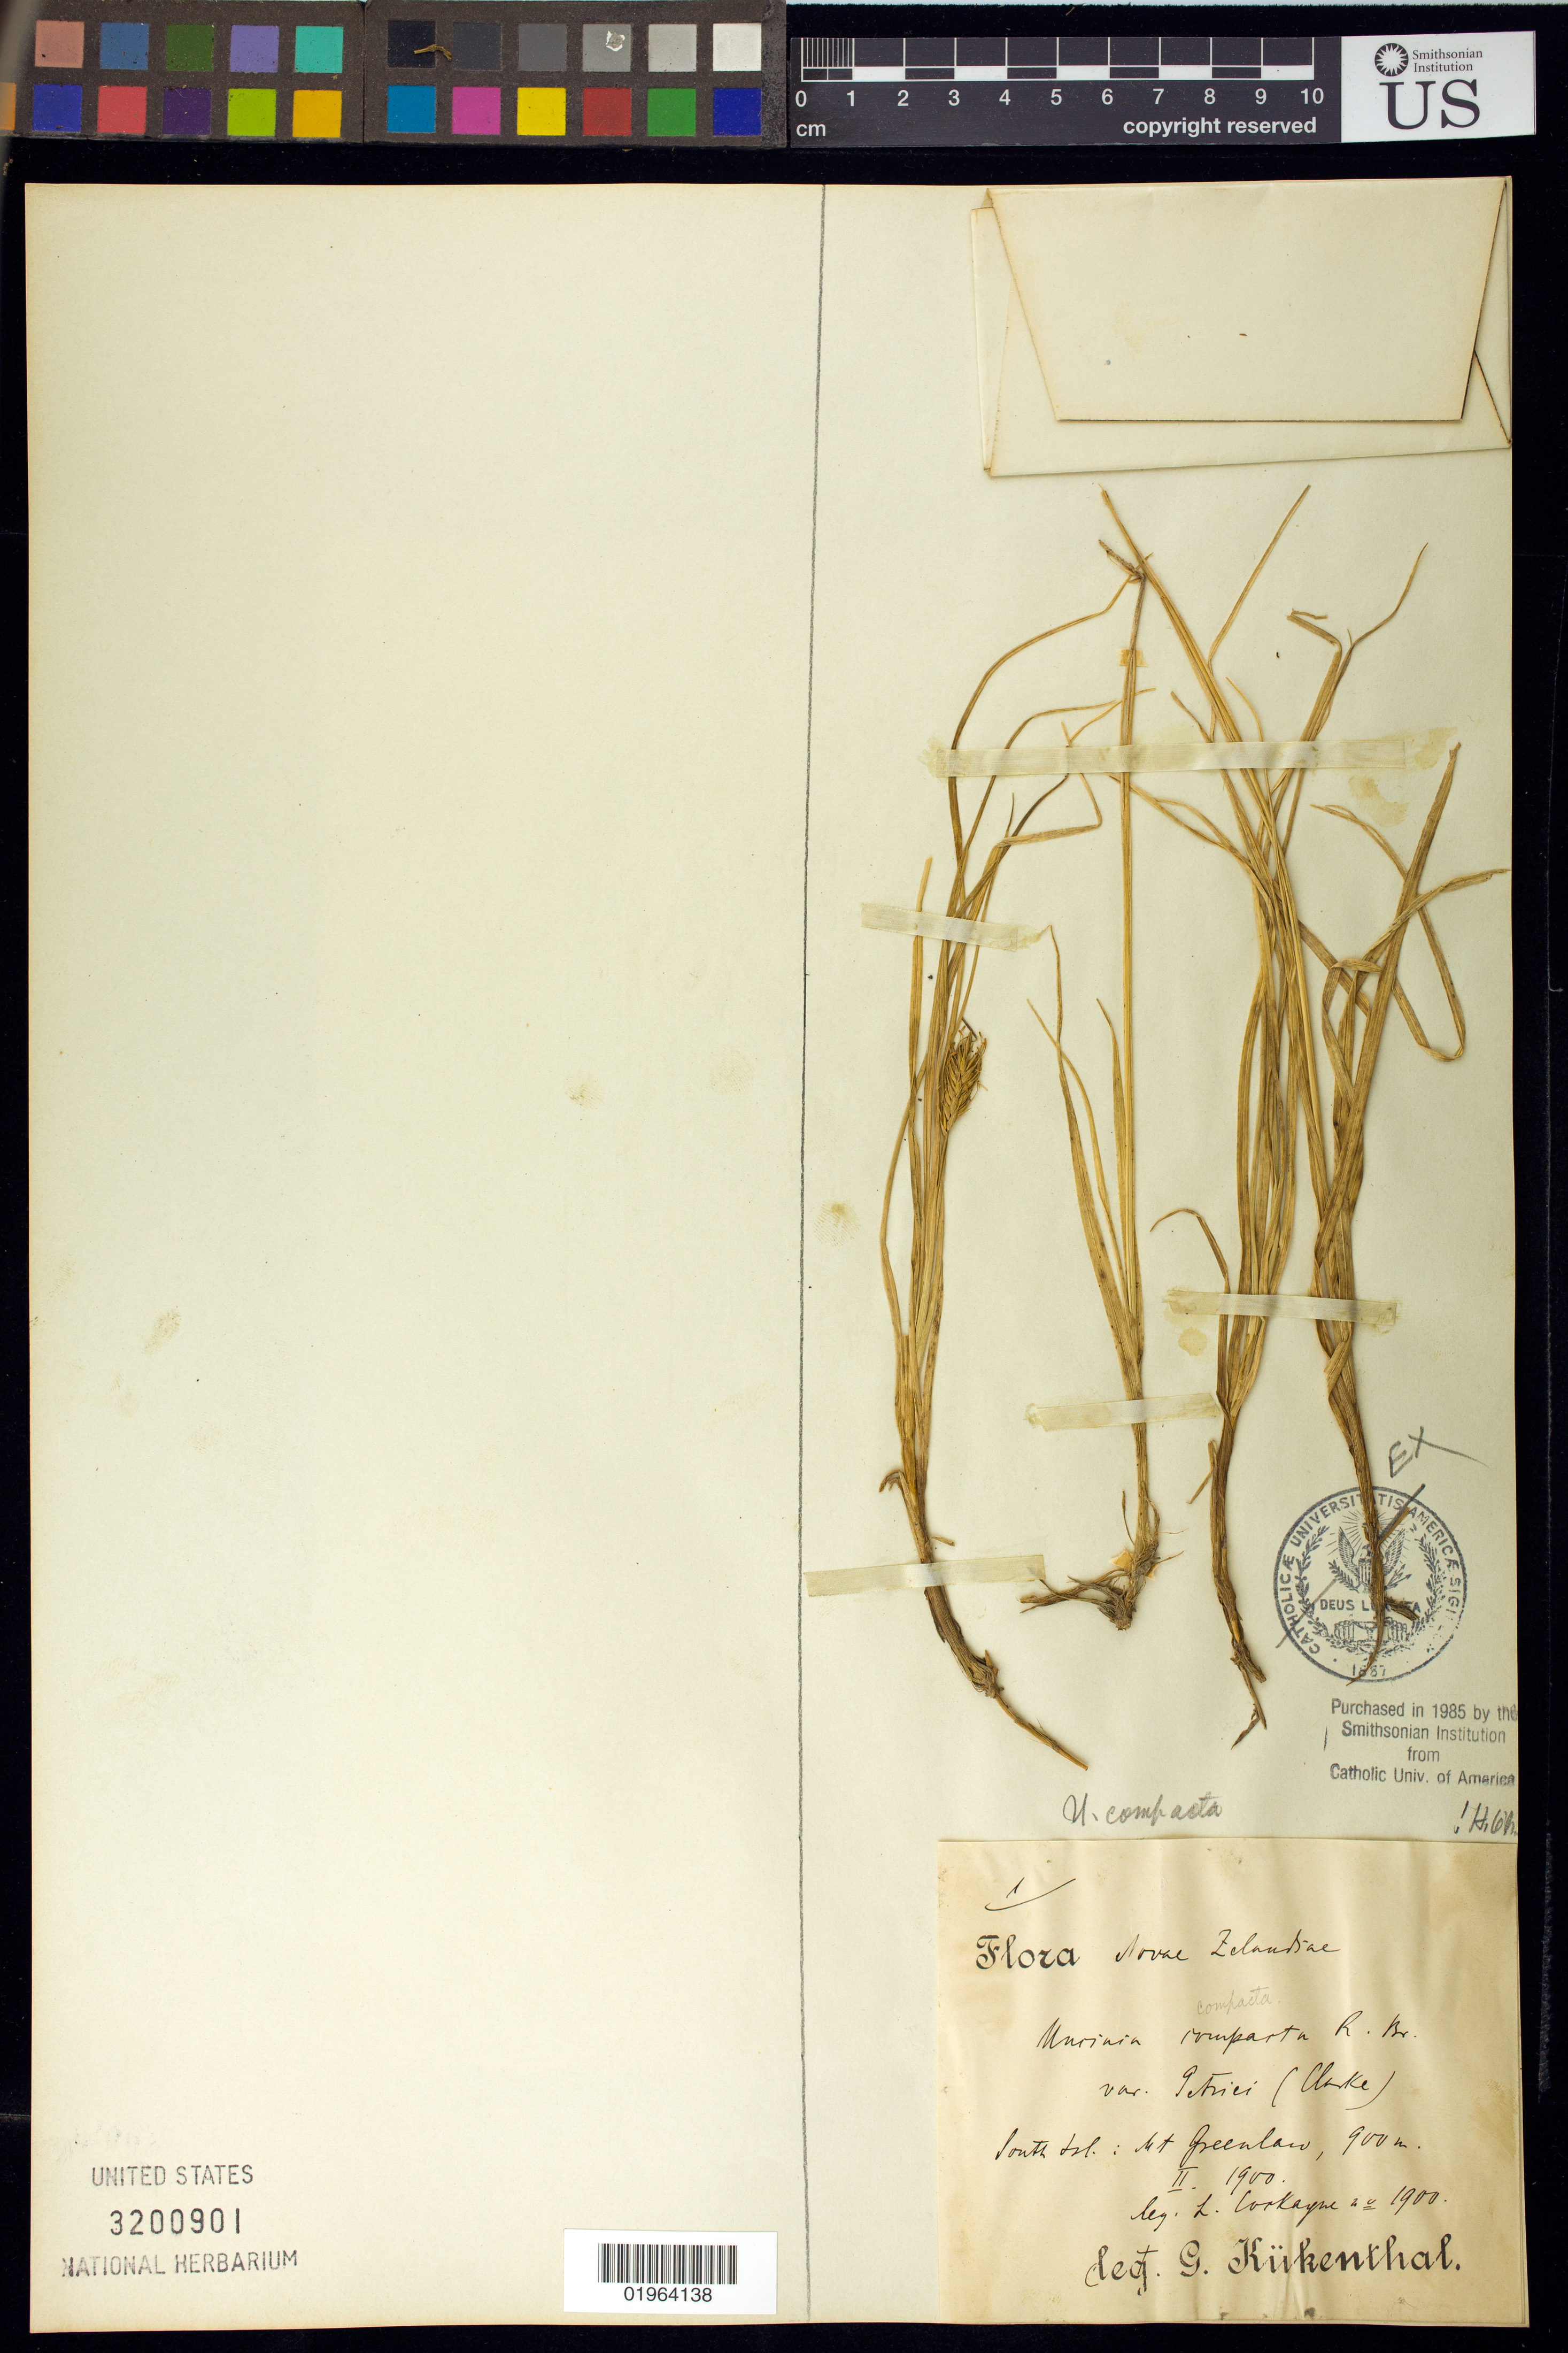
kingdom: Plantae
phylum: Tracheophyta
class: Liliopsida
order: Poales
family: Cyperaceae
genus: Carex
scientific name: Carex austrocompacta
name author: K.L. Wilson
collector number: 1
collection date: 1900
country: New Zealand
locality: Mount Greenland, South Island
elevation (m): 900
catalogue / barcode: US 3200901